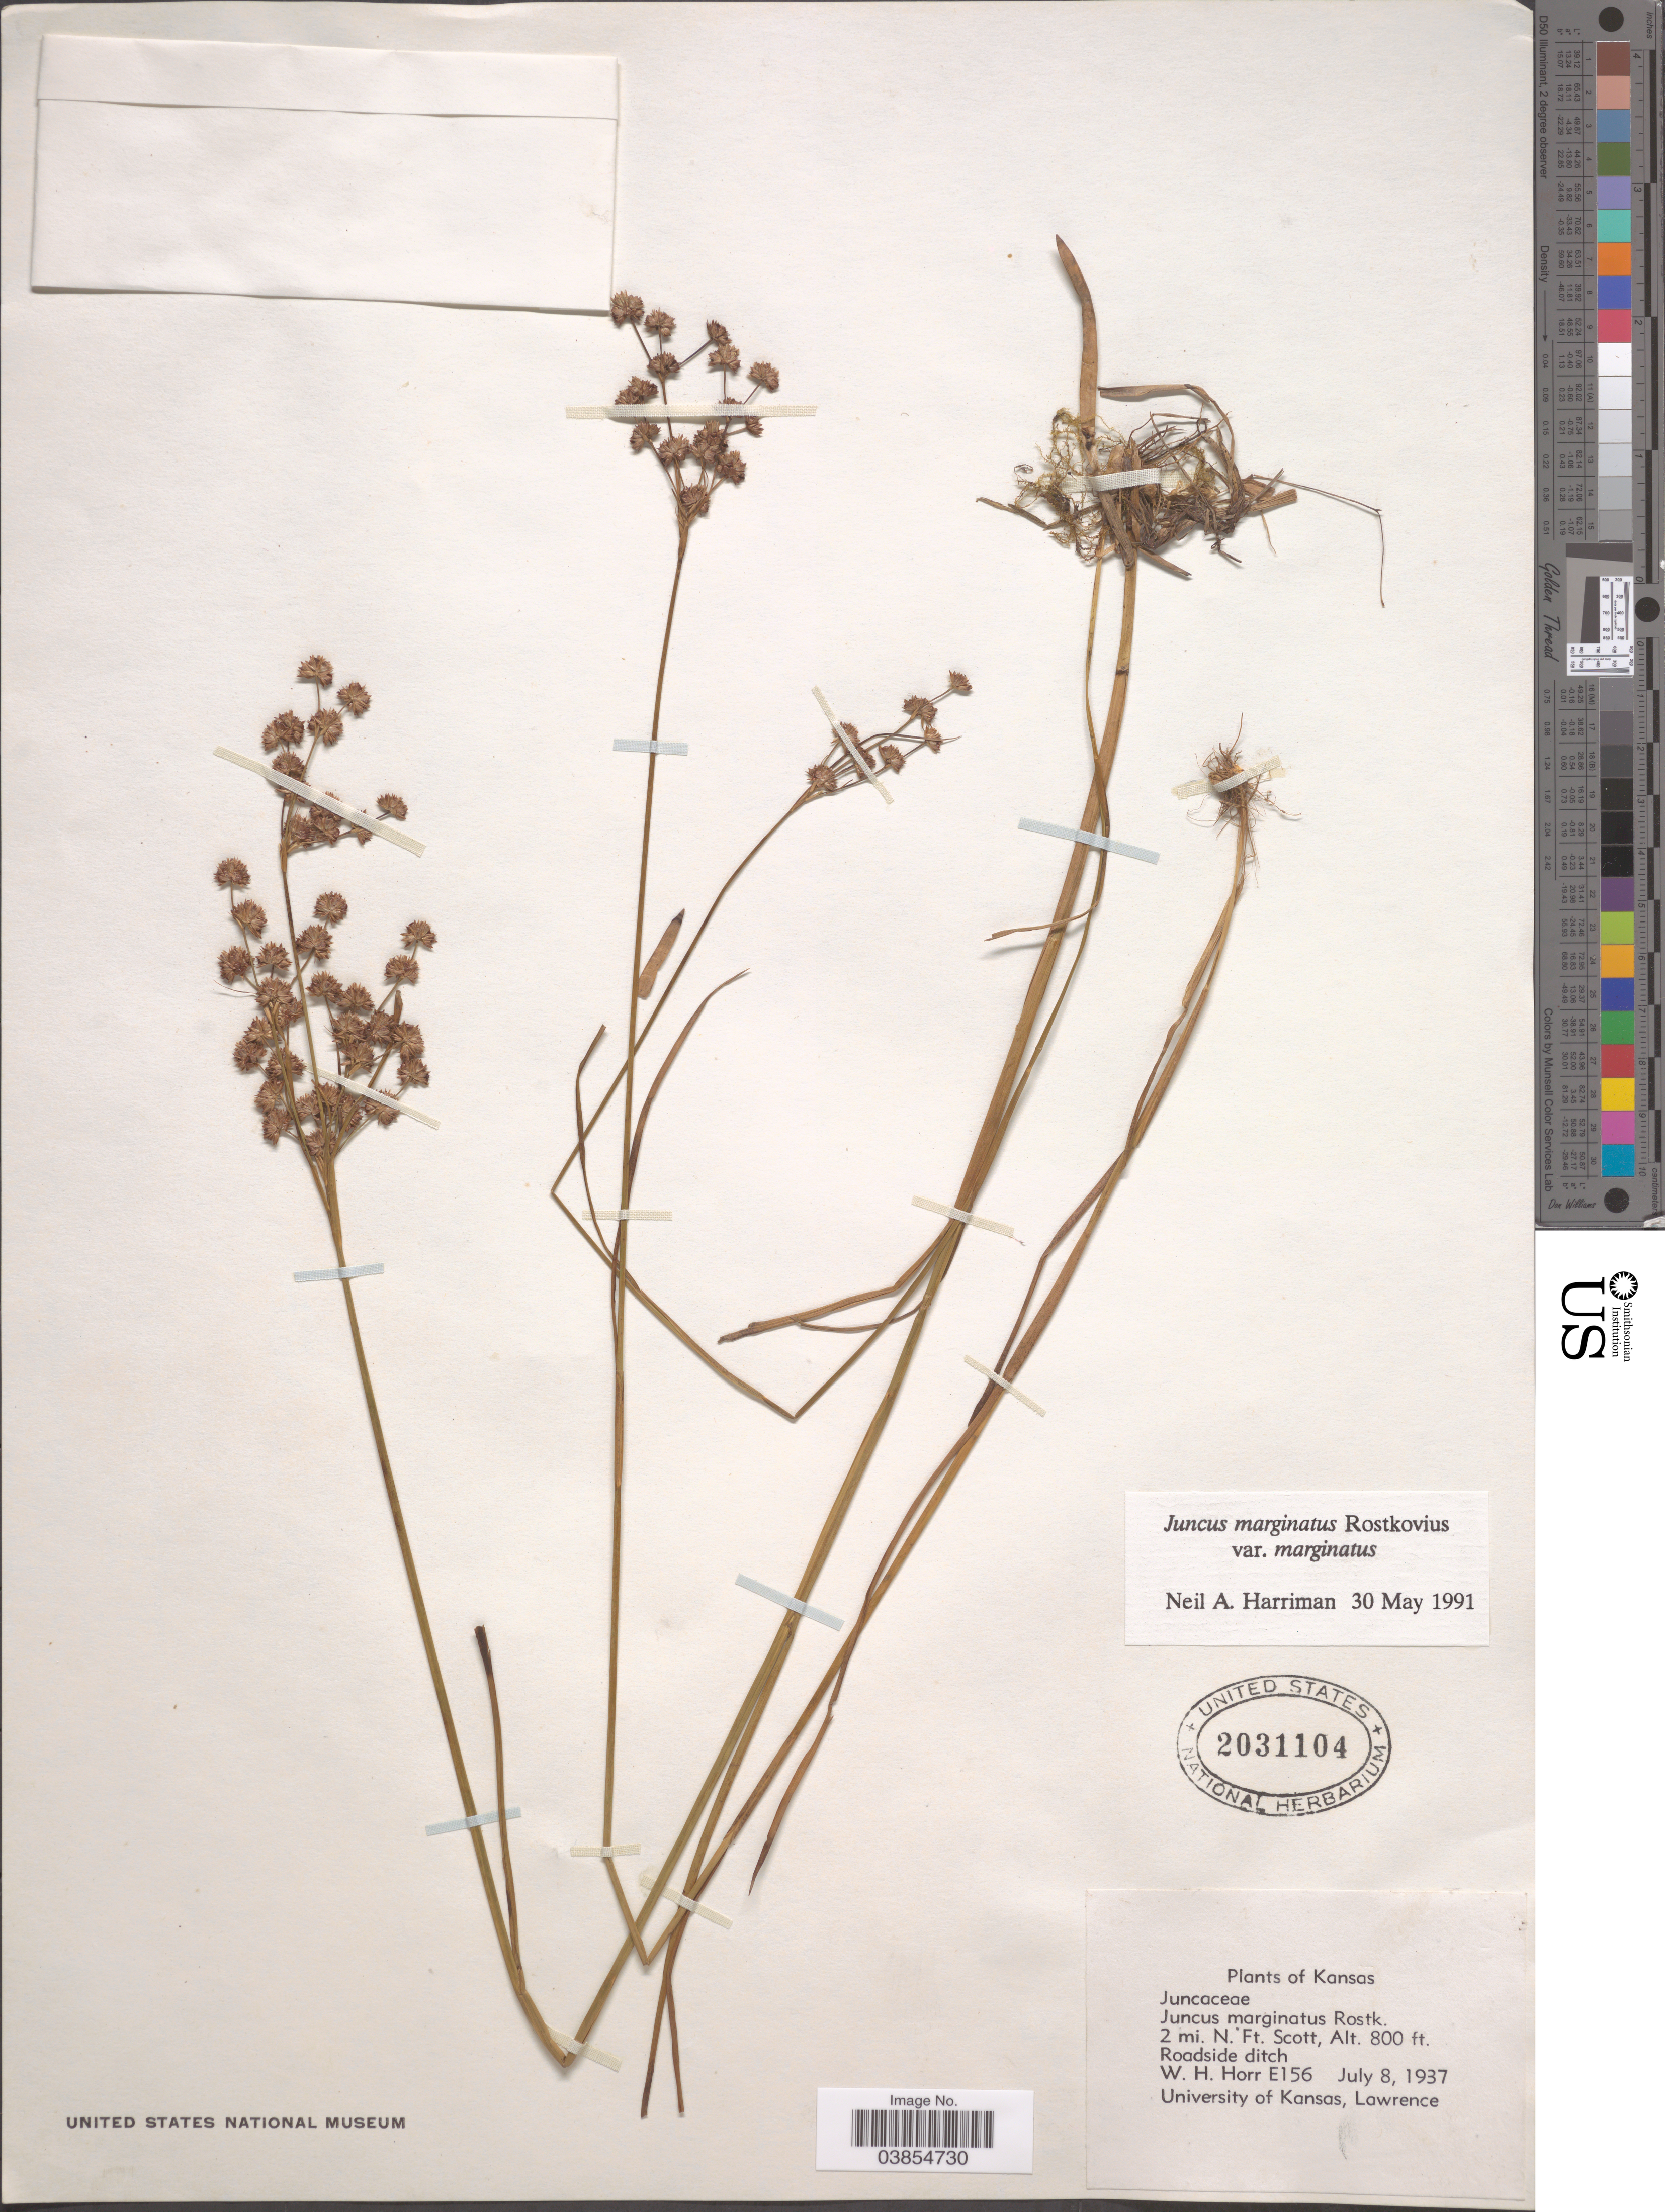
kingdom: Plantae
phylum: Tracheophyta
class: Liliopsida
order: Poales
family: Juncaceae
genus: Juncus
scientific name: Juncus marginatus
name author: Rostk.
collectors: W. H. Horr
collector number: E156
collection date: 1937-07-08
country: United States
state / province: Kansas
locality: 2 mi. N. Ft. Scott.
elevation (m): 244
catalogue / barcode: US 2031104